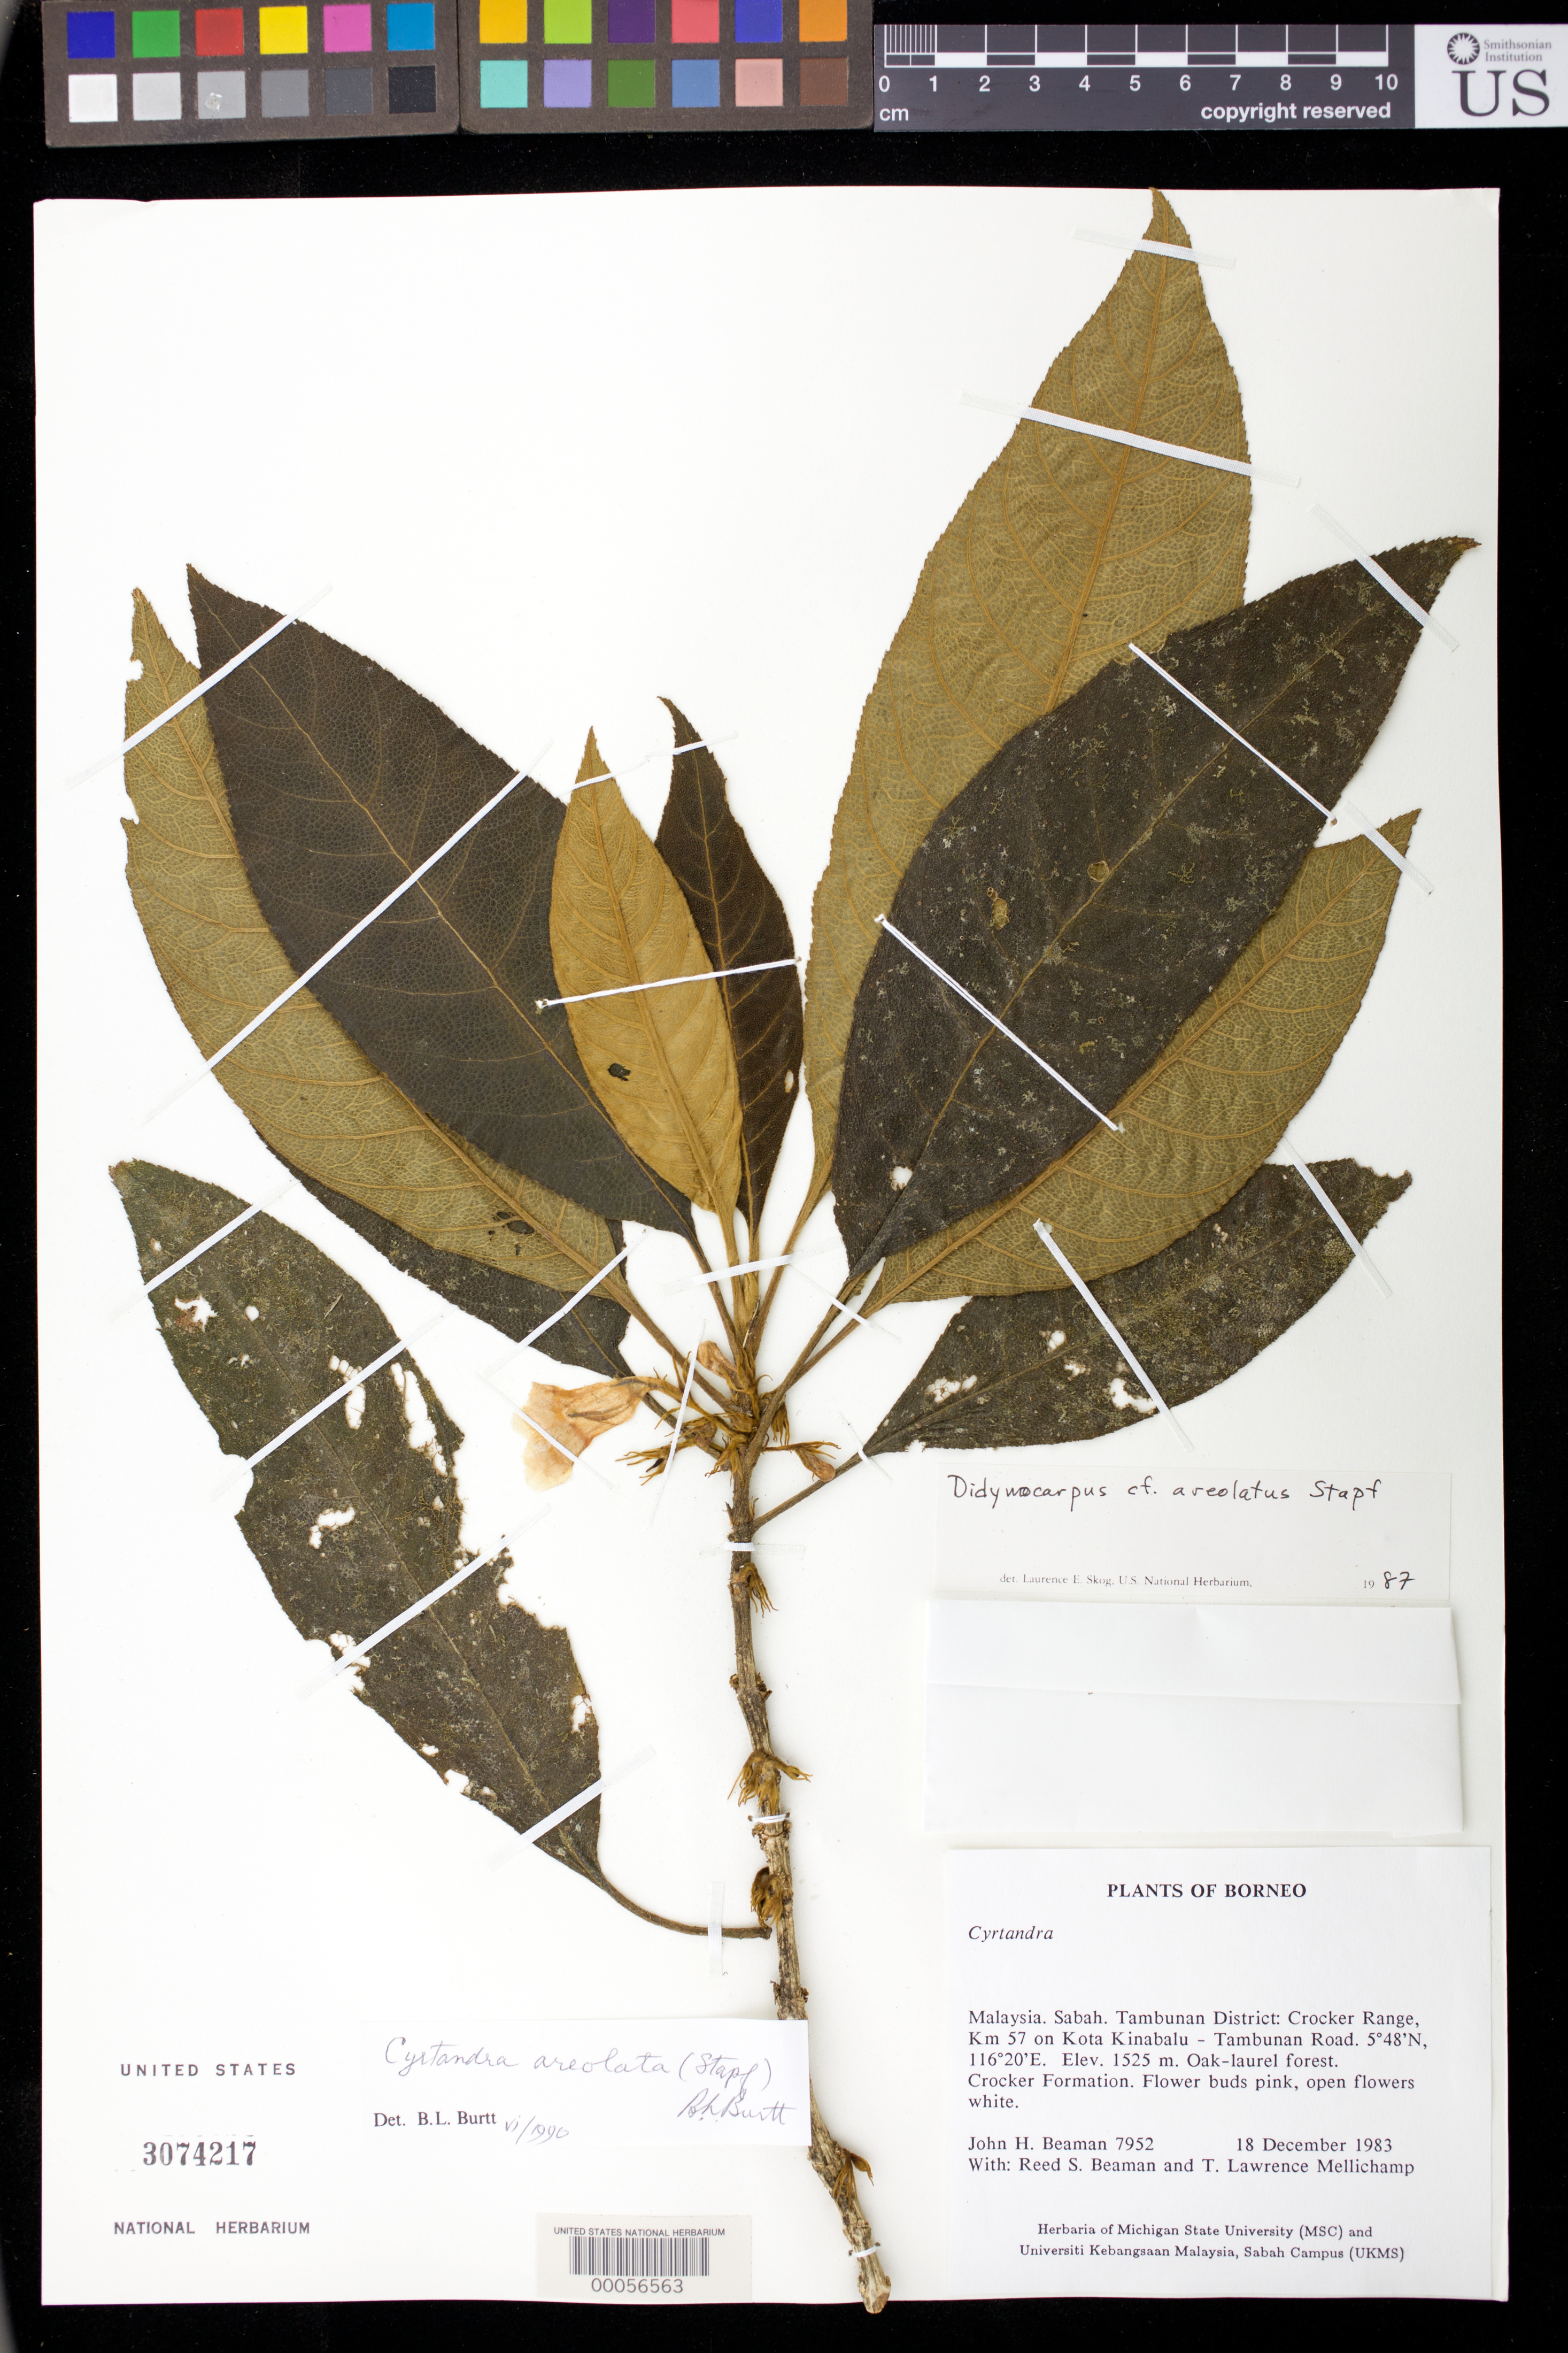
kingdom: Plantae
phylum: Tracheophyta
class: Magnoliopsida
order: Lamiales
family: Gesneriaceae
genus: Cyrtandra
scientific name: Cyrtandra areolata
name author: (Stapf) B.L. Burtt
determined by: Burtt, B. L.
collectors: J. H. Beaman, R. S. Beaman & T. L. Mellichamp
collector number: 7952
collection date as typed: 18 Dec 1983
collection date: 1983-12-18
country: Malaysia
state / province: Sabah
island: Borneo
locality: Tambunan dist, crocker range, km 57 on kota kinabalu-tambunan road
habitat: Oak-laurel forest, crocker formation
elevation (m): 1525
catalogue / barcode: US 3074217